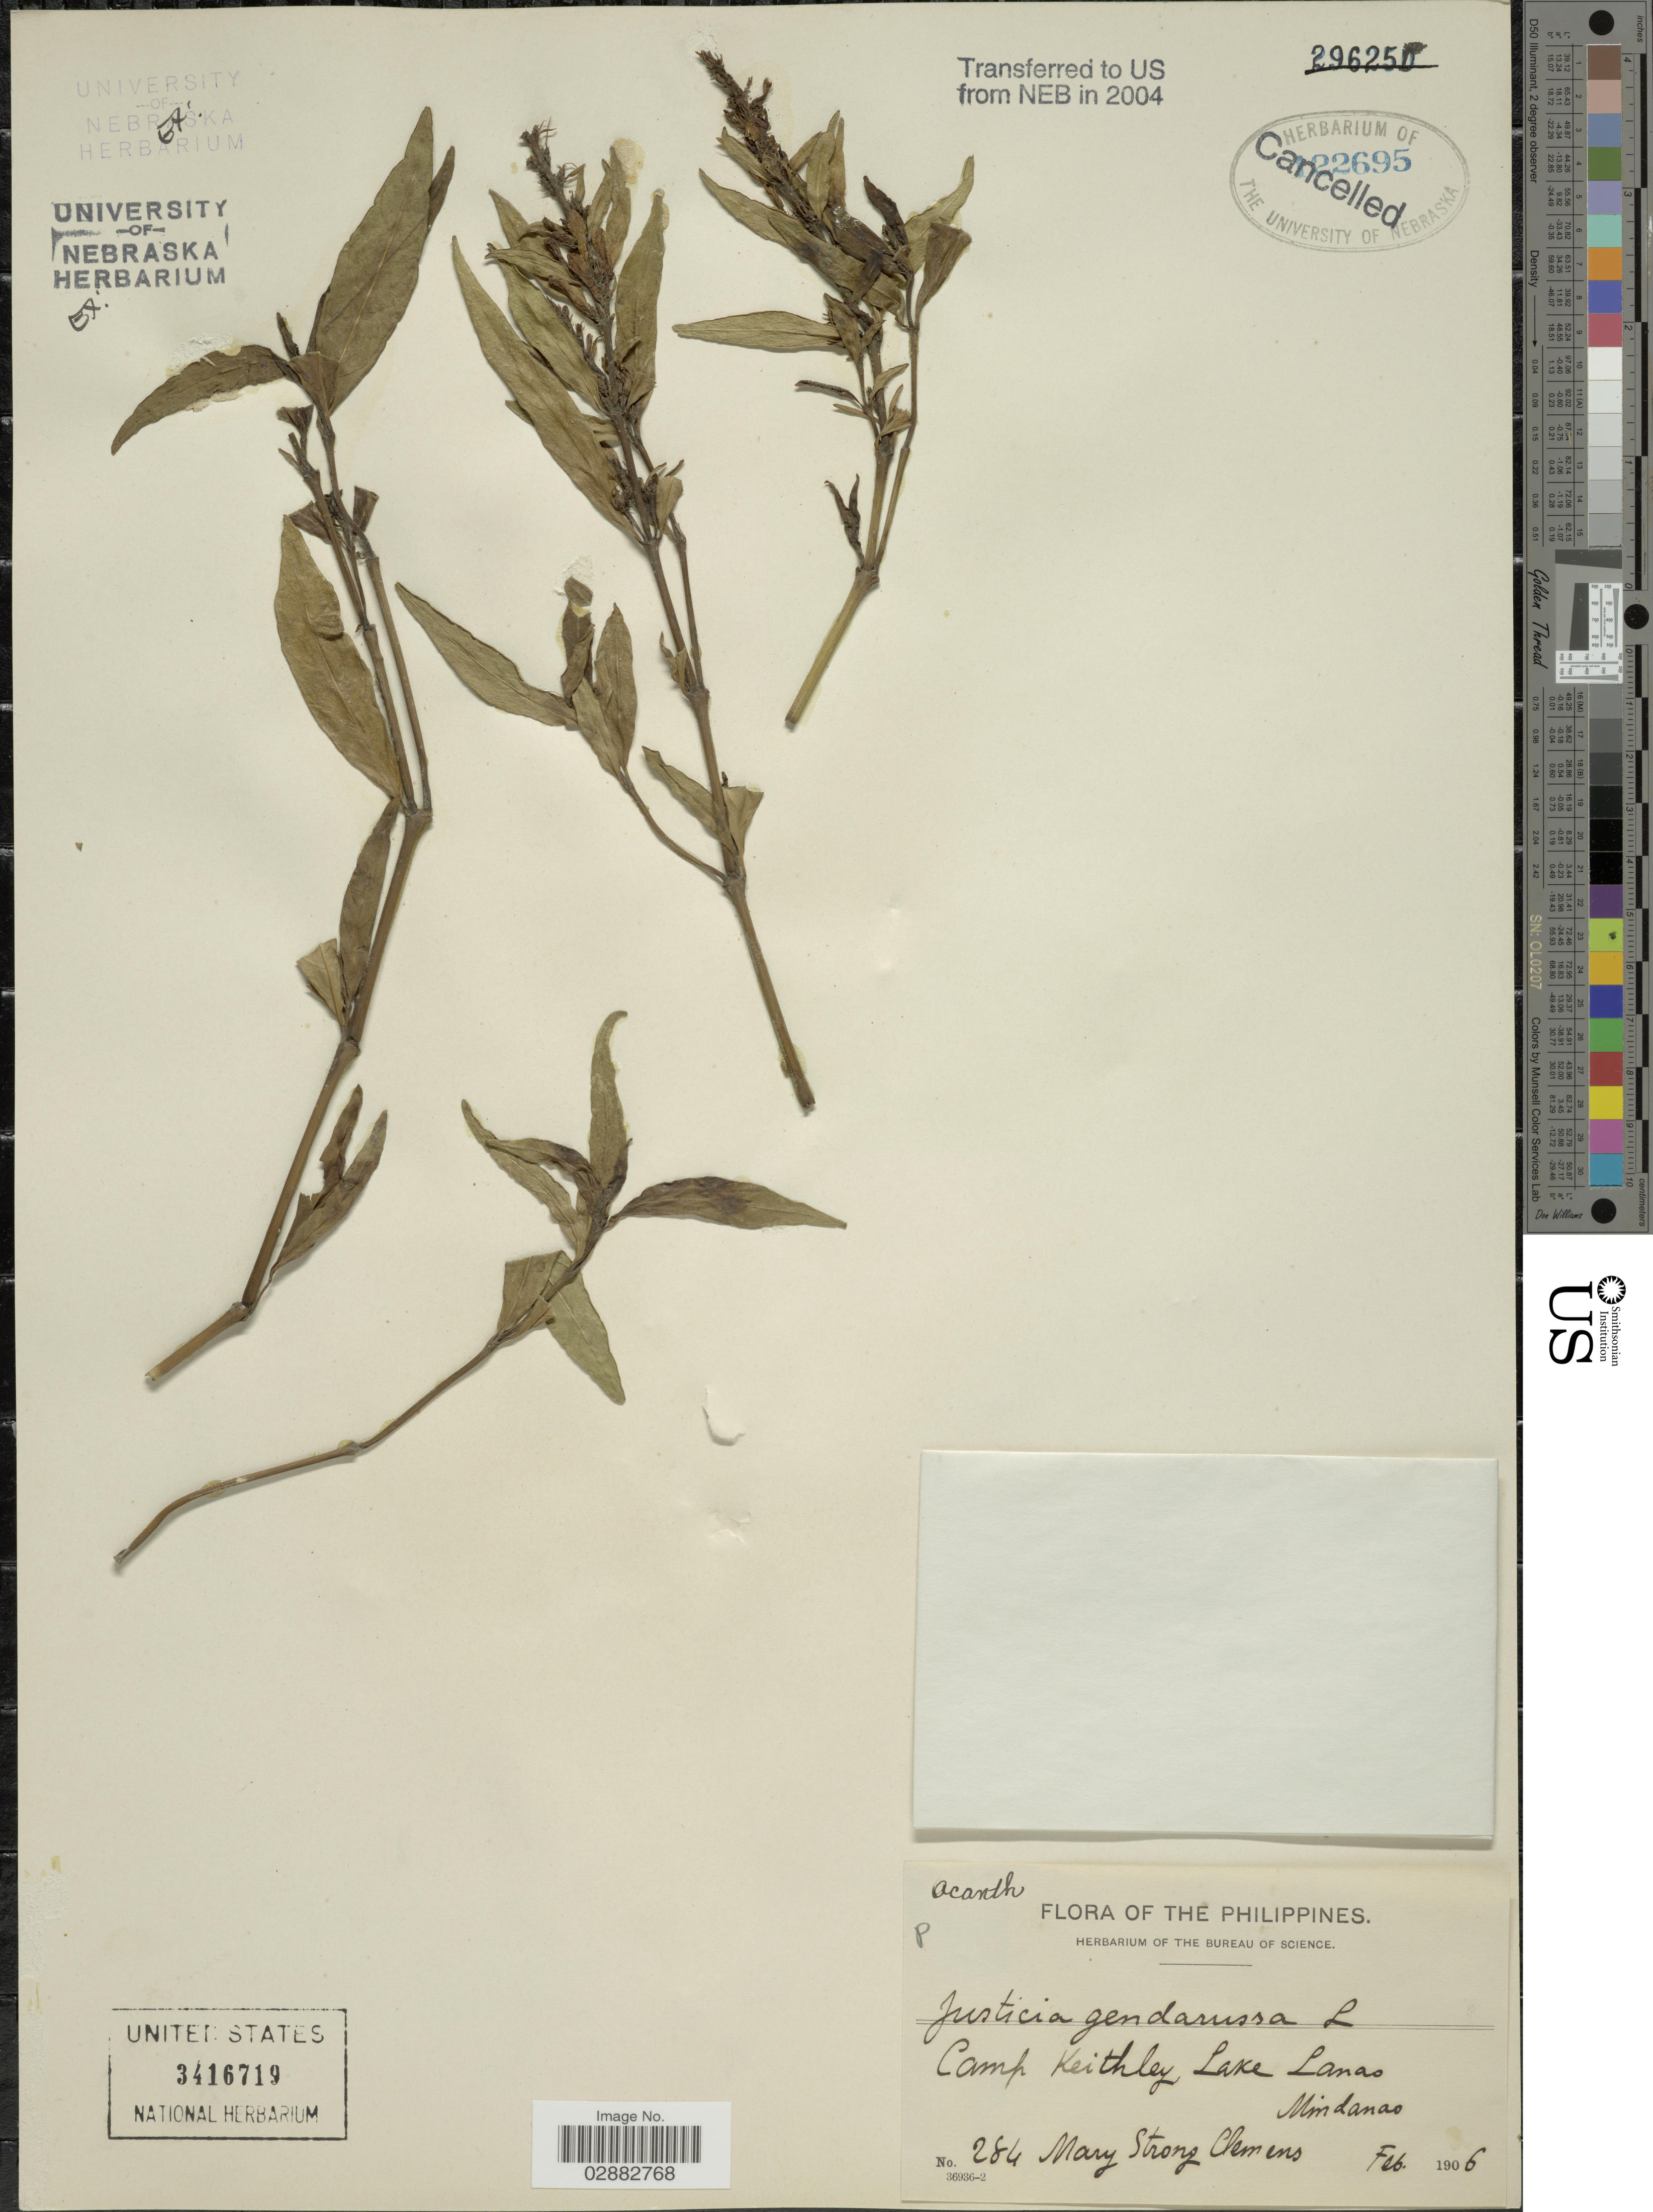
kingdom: Plantae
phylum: Tracheophyta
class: Magnoliopsida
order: Lamiales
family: Acanthaceae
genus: Justicia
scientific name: Justicia gendarussa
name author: Burm. f.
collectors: M. S. Clemens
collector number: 284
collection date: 1906-02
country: Philippines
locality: Camp Keithley Lake Lanao, Mindanao.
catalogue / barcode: US 3416719